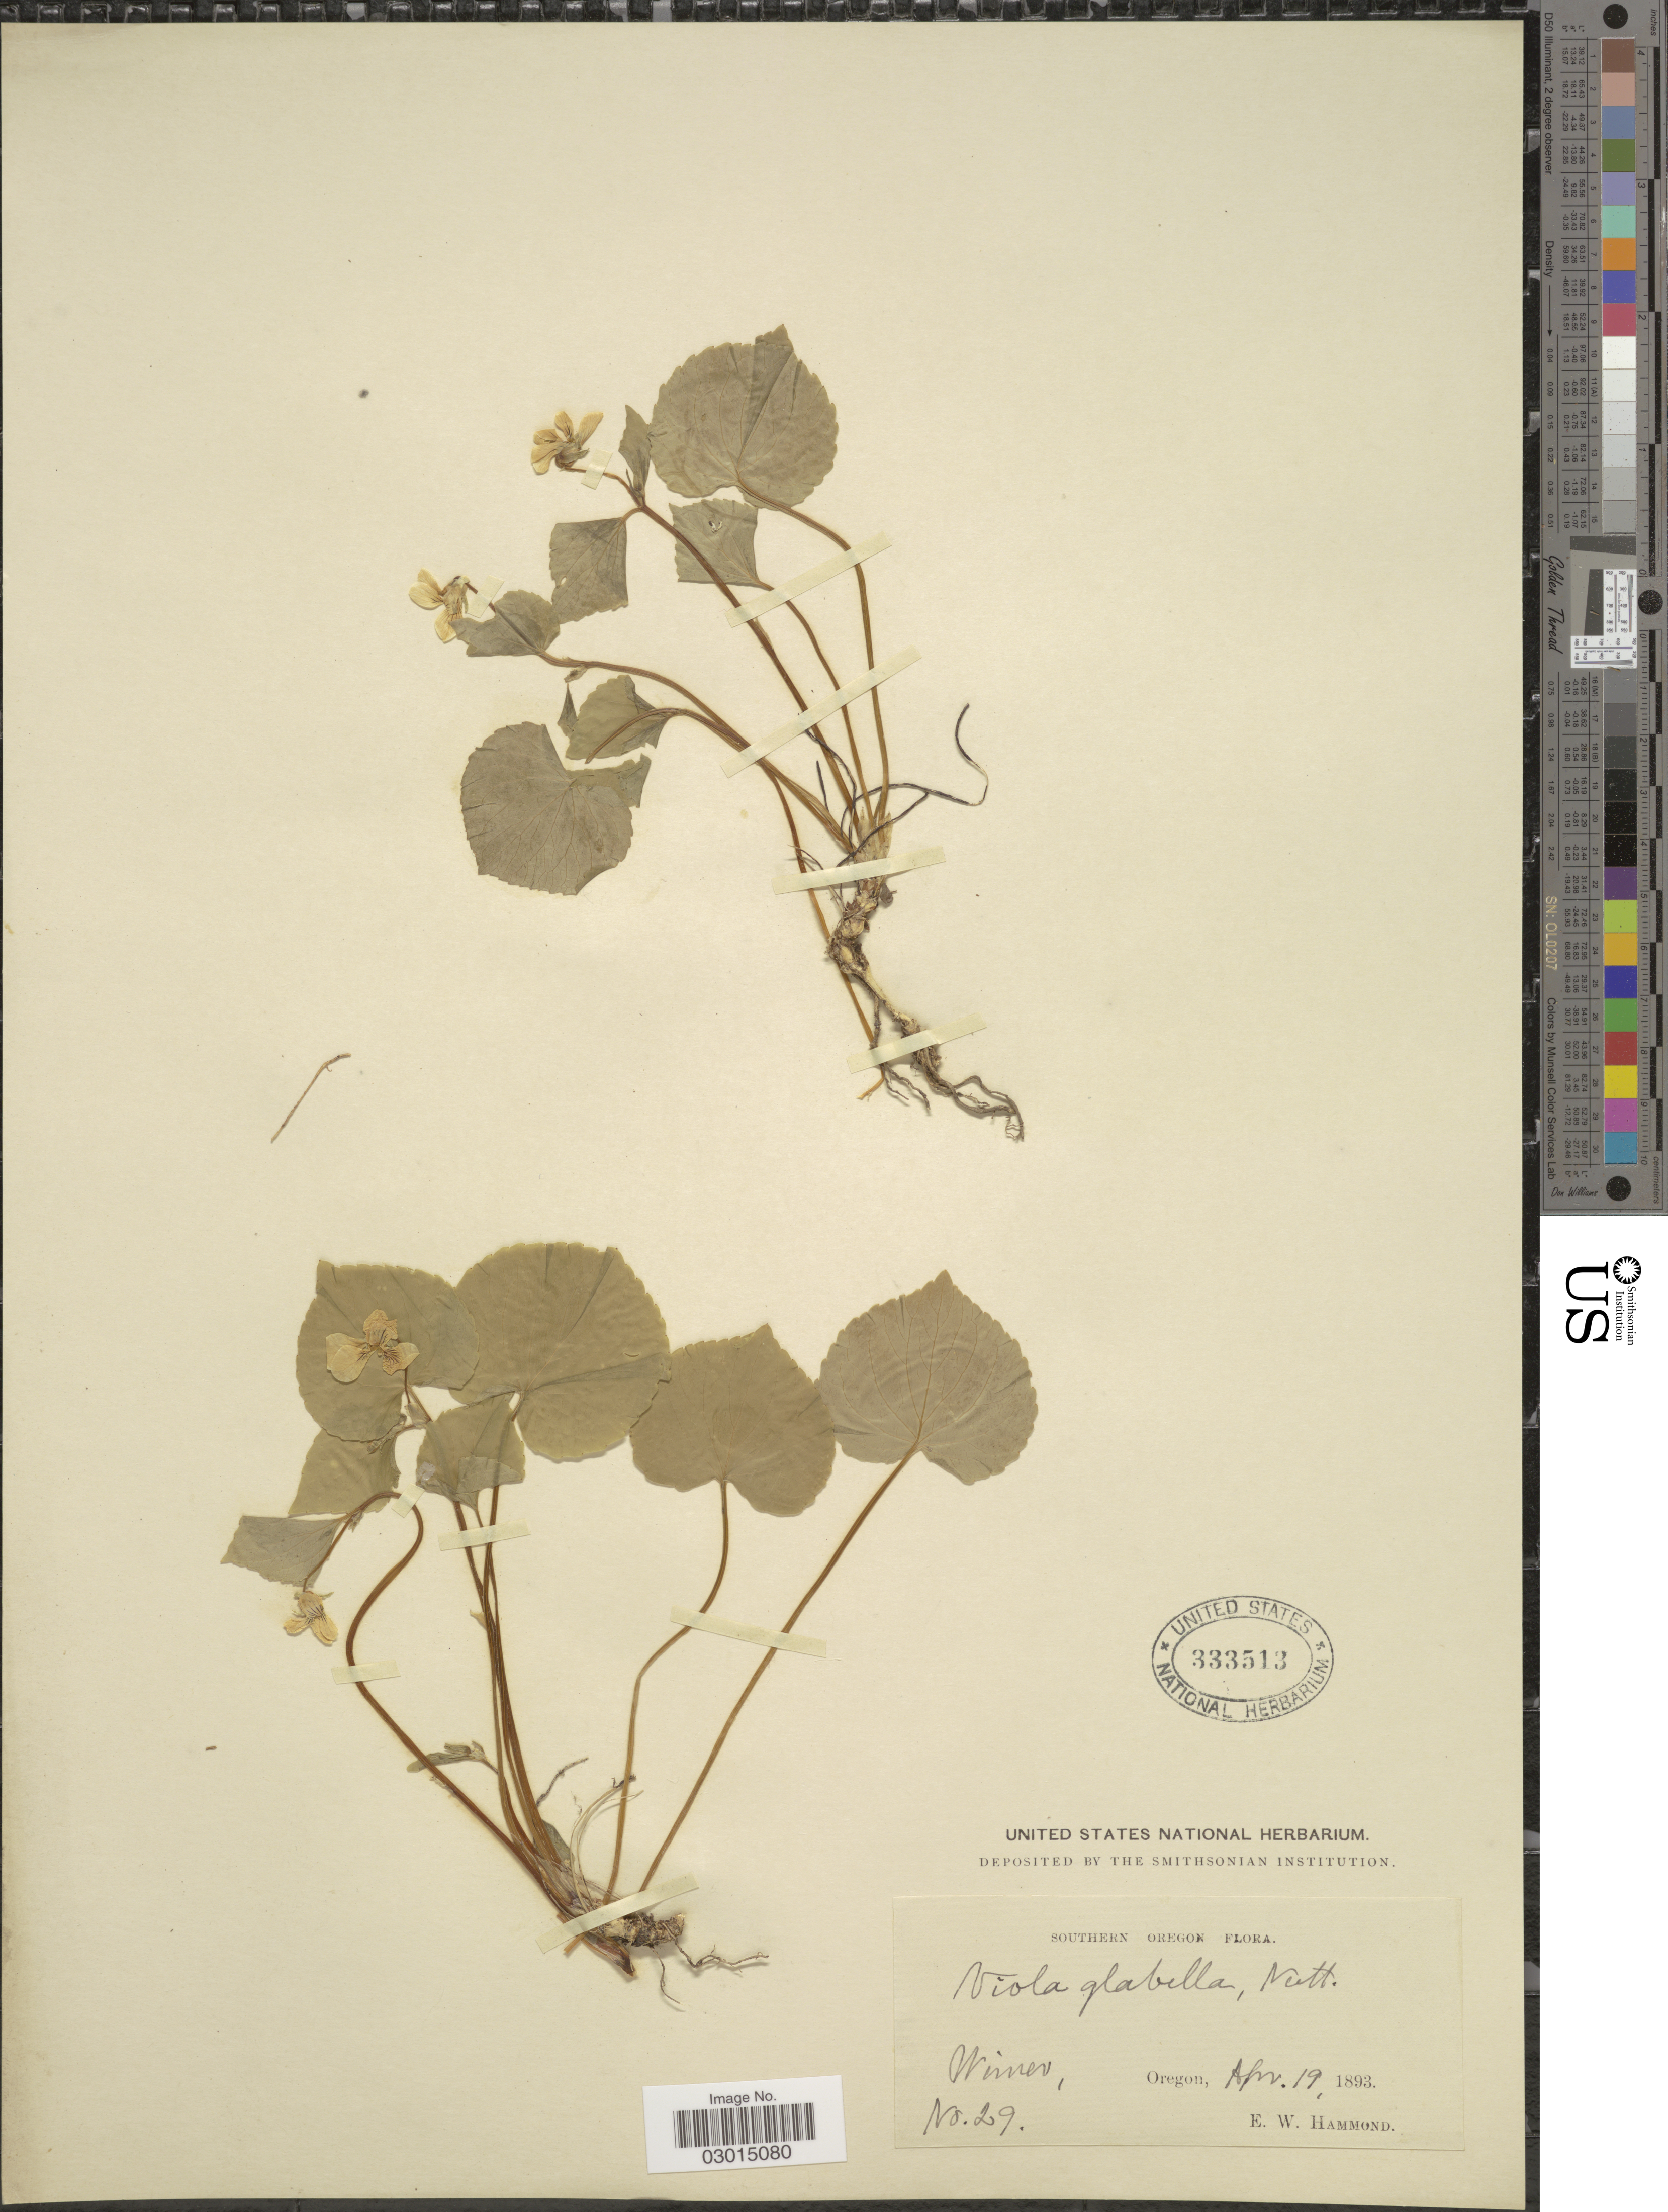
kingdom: Plantae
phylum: Tracheophyta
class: Magnoliopsida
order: Malpighiales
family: Violaceae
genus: Viola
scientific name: Viola glabella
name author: Nutt.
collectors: E. Hammond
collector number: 29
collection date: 1893-04-19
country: United States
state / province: Oregon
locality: Southern Oregon. Wimer, Oregon.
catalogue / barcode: US 333513